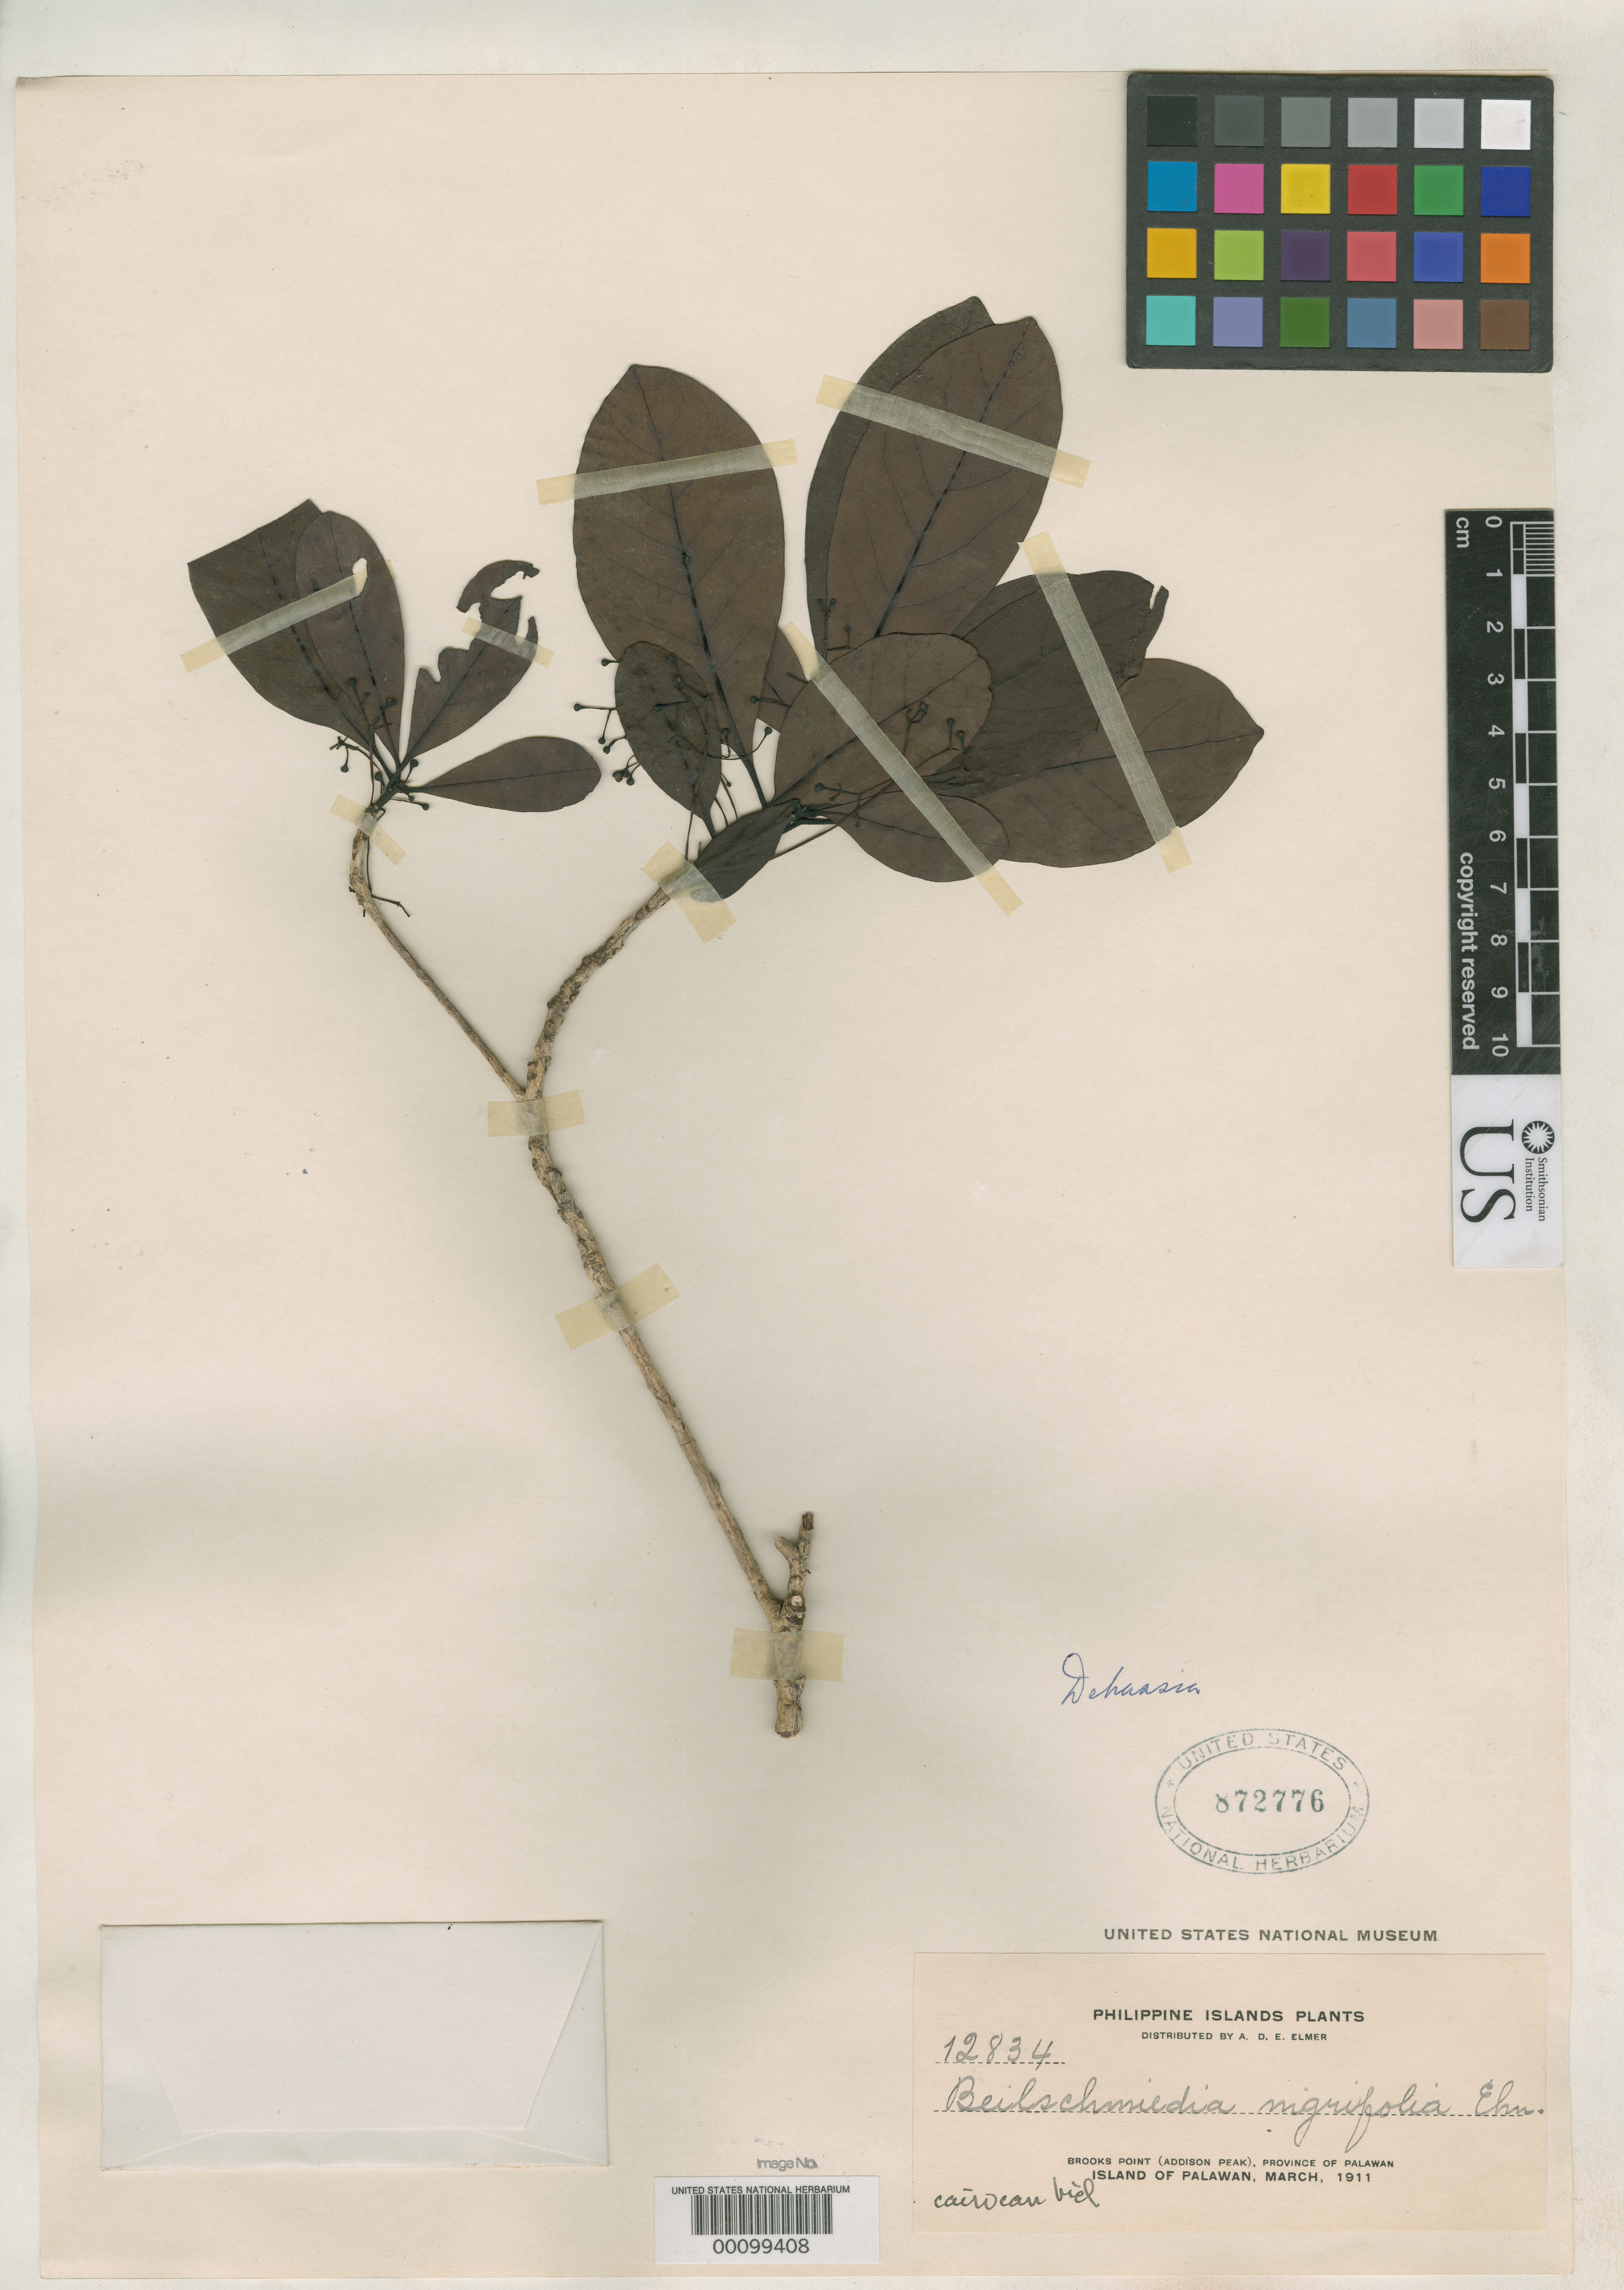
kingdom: Plantae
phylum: Tracheophyta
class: Magnoliopsida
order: Laurales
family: Lauraceae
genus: Beilschmiedia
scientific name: Beilschmiedia nigrifolia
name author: Elmer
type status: Isotype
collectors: A. D. E. Elmer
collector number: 12834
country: Philippines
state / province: Mimaropa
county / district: Palawan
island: Palawan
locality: Puerto Princesca, Mt. Pulgar.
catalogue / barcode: US 872776